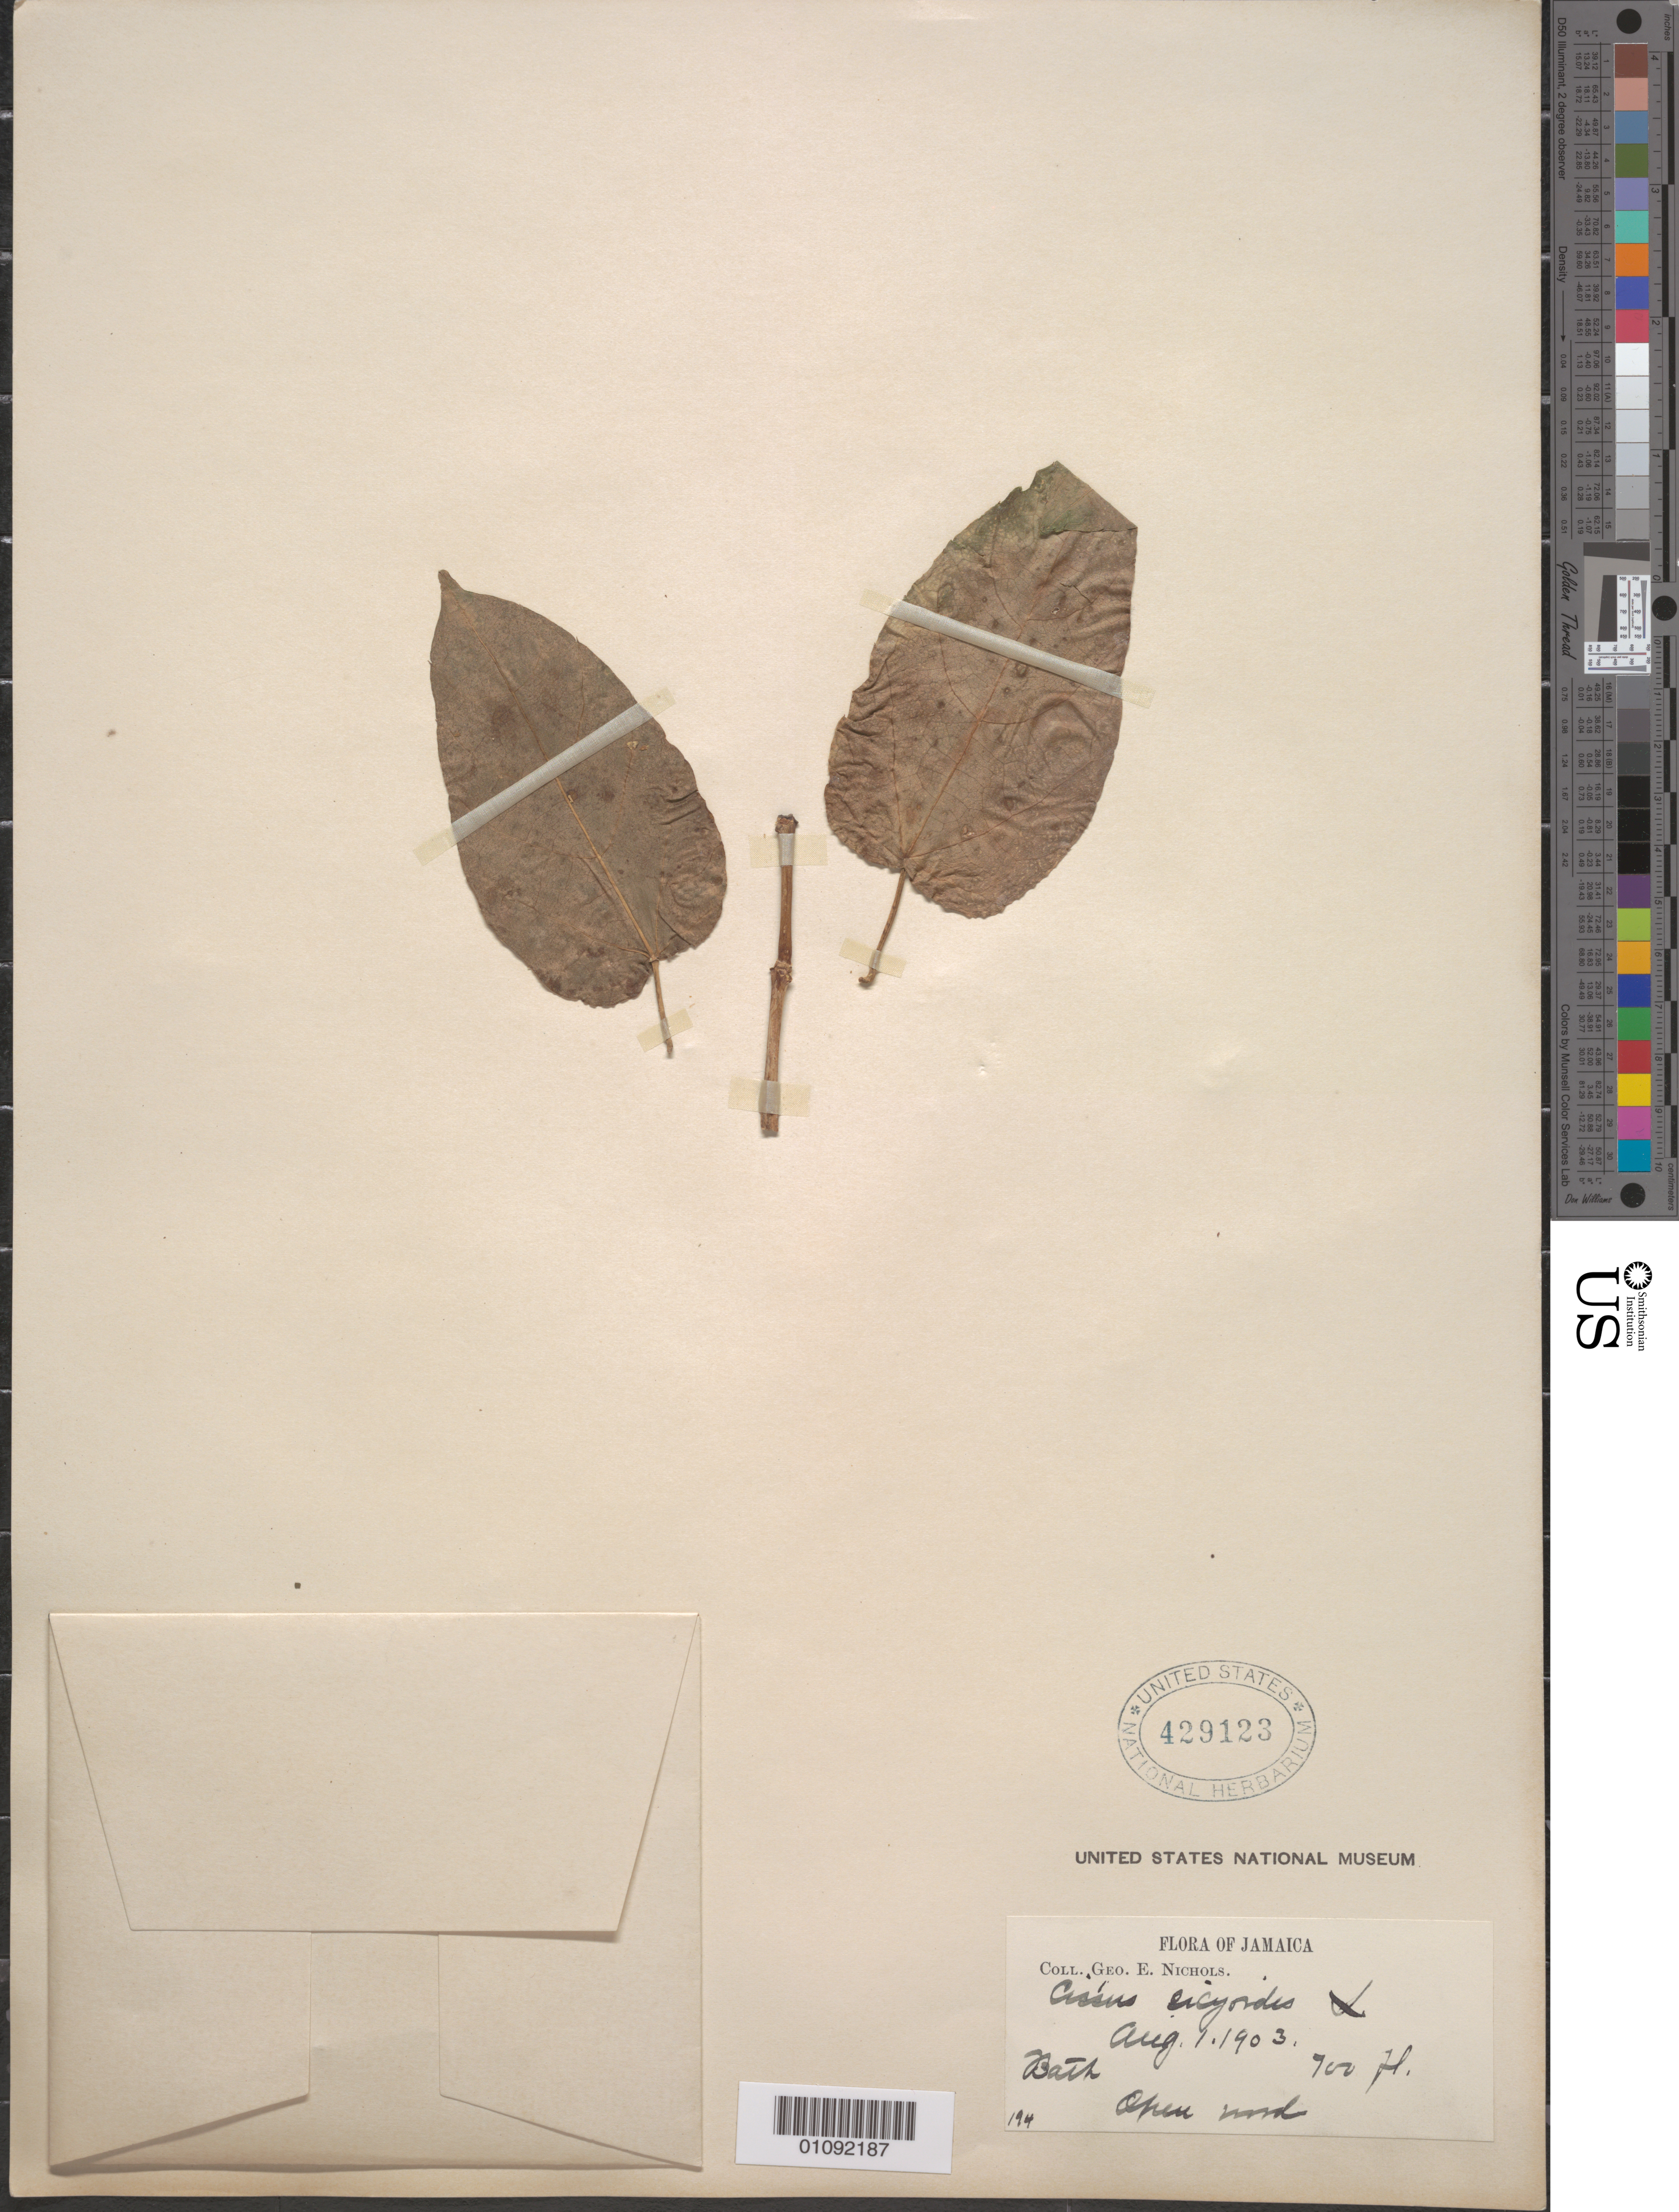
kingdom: Plantae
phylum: Tracheophyta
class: Magnoliopsida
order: Vitales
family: Vitaceae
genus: Cissus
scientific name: Cissus verticillata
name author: (L.) Nicolson & C.E. Jarvis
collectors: G. E. Nichols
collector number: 194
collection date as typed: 01 Aug 1903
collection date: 1903-08-01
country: Jamaica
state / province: Saint Thomas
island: Jamaica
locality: Bath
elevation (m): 213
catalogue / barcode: US 429123